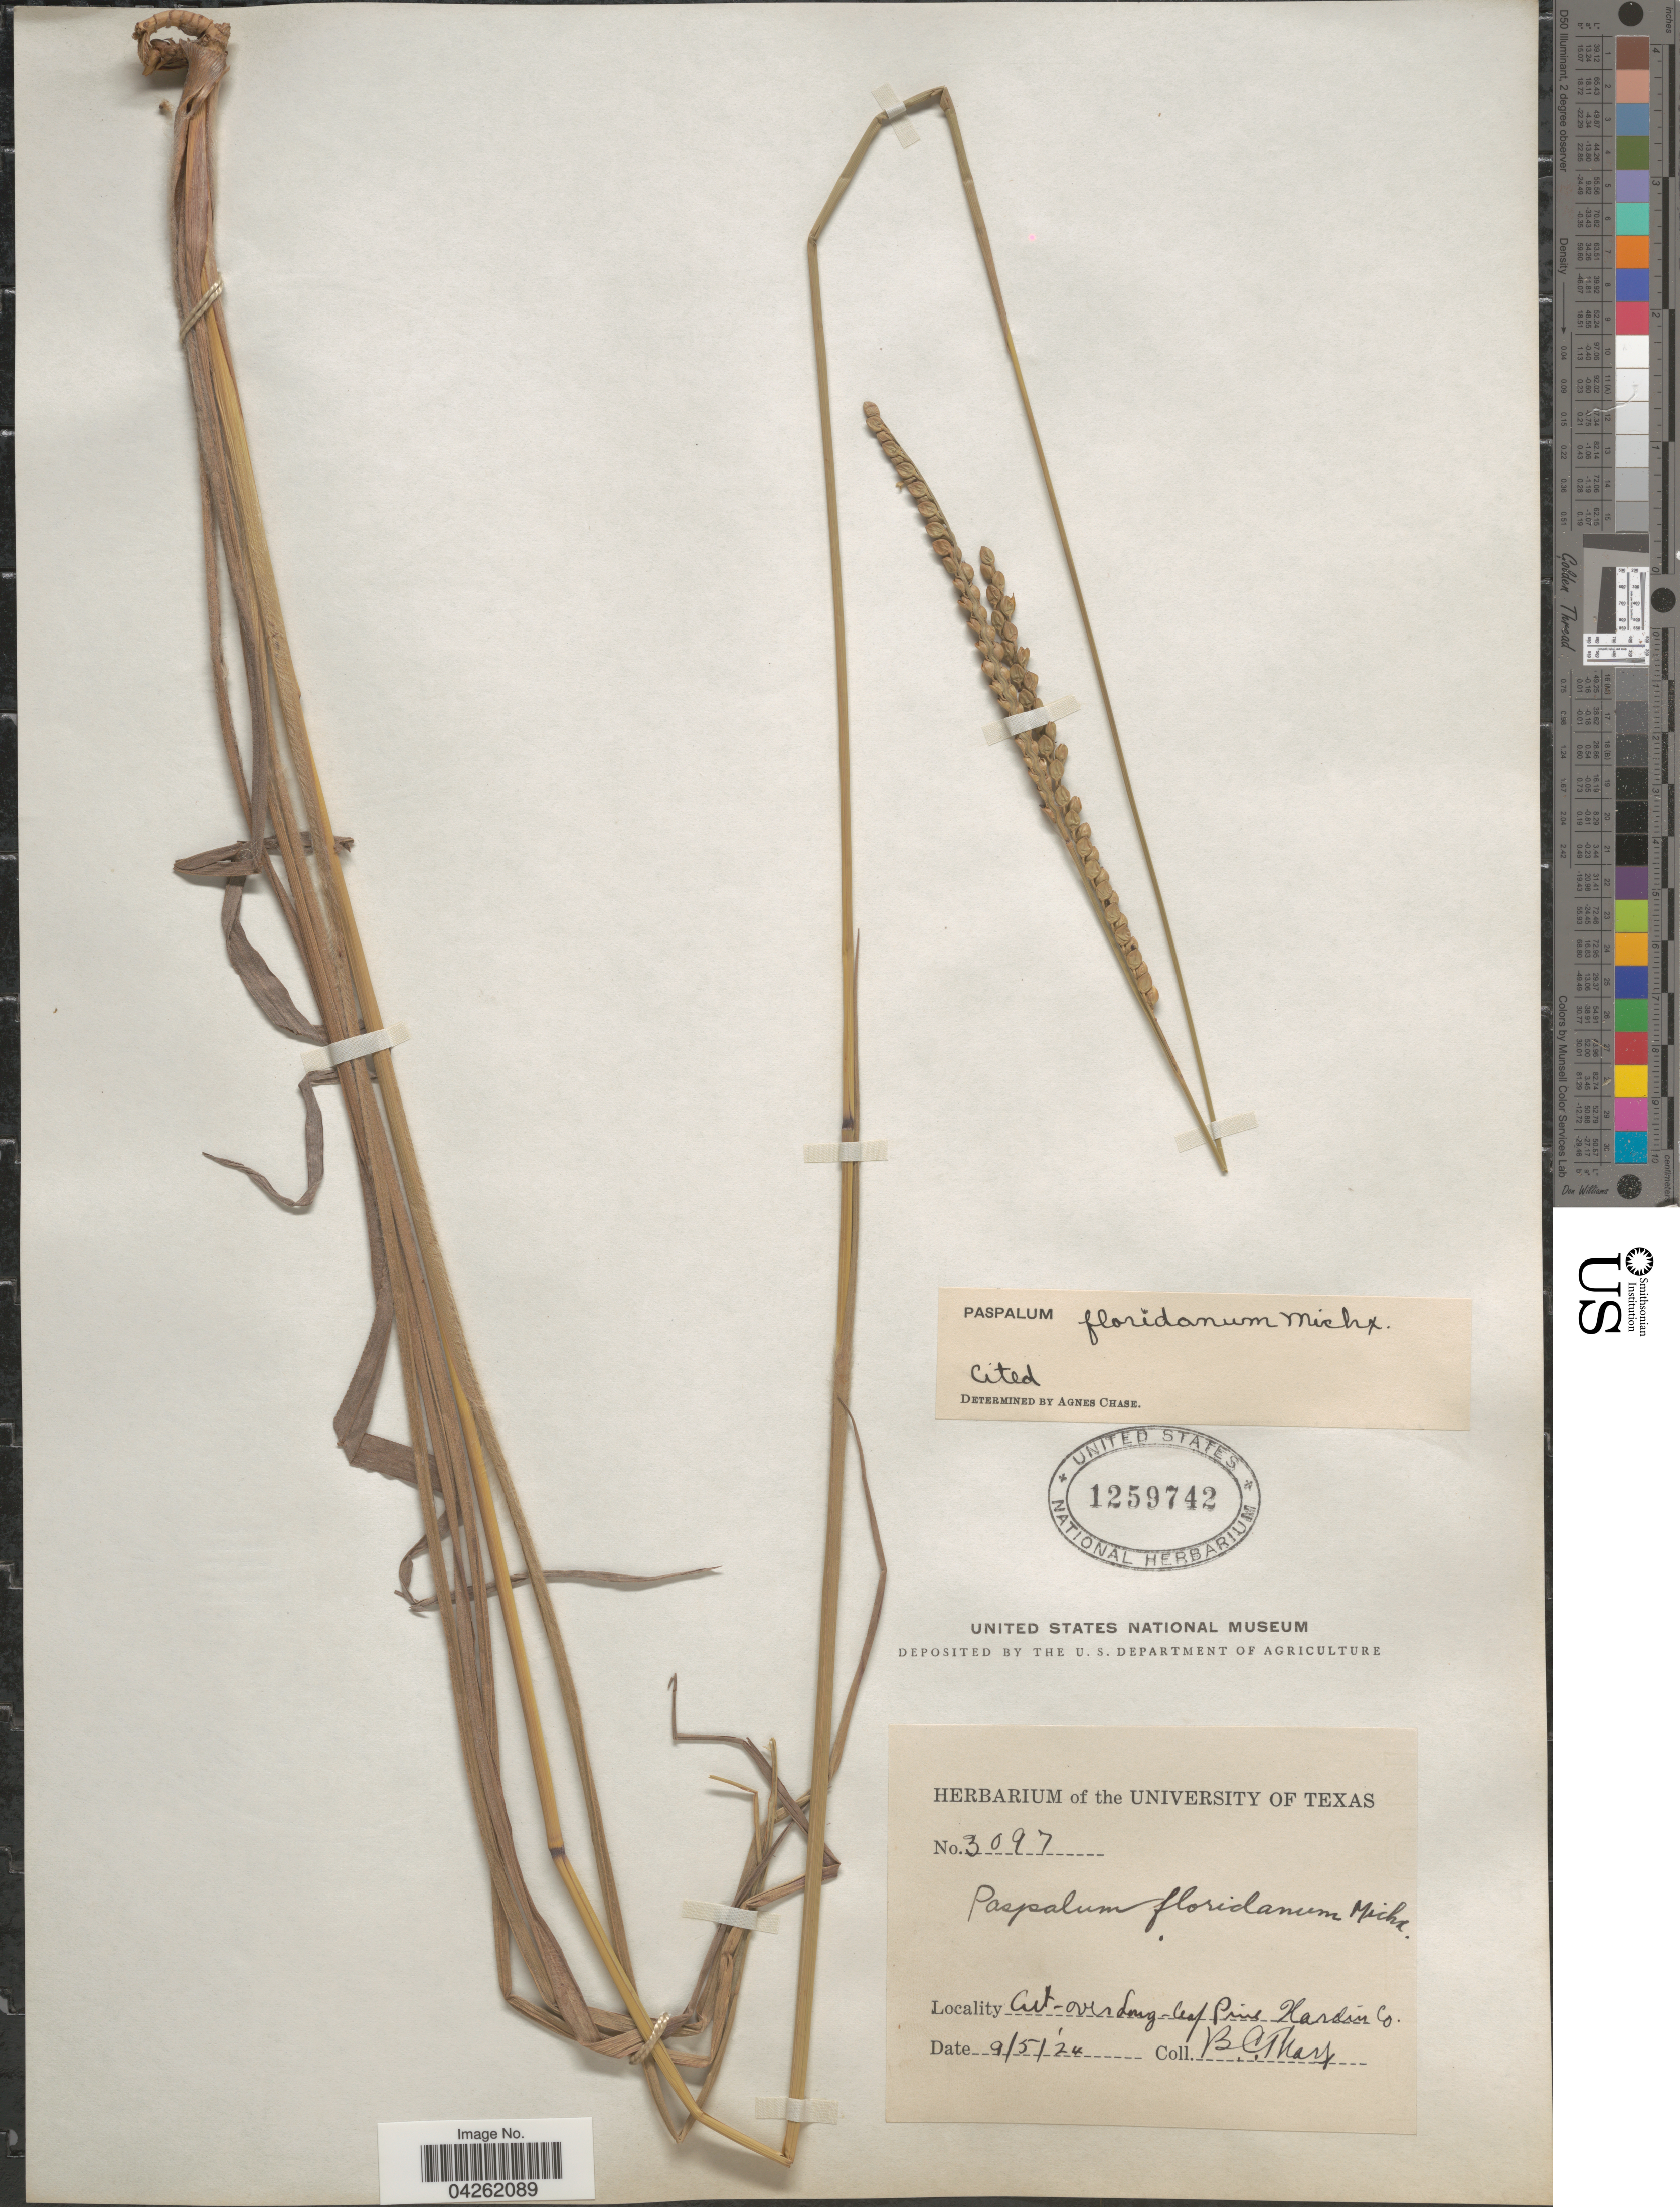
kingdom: Plantae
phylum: Tracheophyta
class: Liliopsida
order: Poales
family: Poaceae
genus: Paspalum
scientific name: Paspalum floridanum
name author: Michx.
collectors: B. C. Tharp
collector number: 3097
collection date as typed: Transcribed d/m/y: 5/9/24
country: United States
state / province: Texas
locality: Hardin Co.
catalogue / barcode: US 1259742